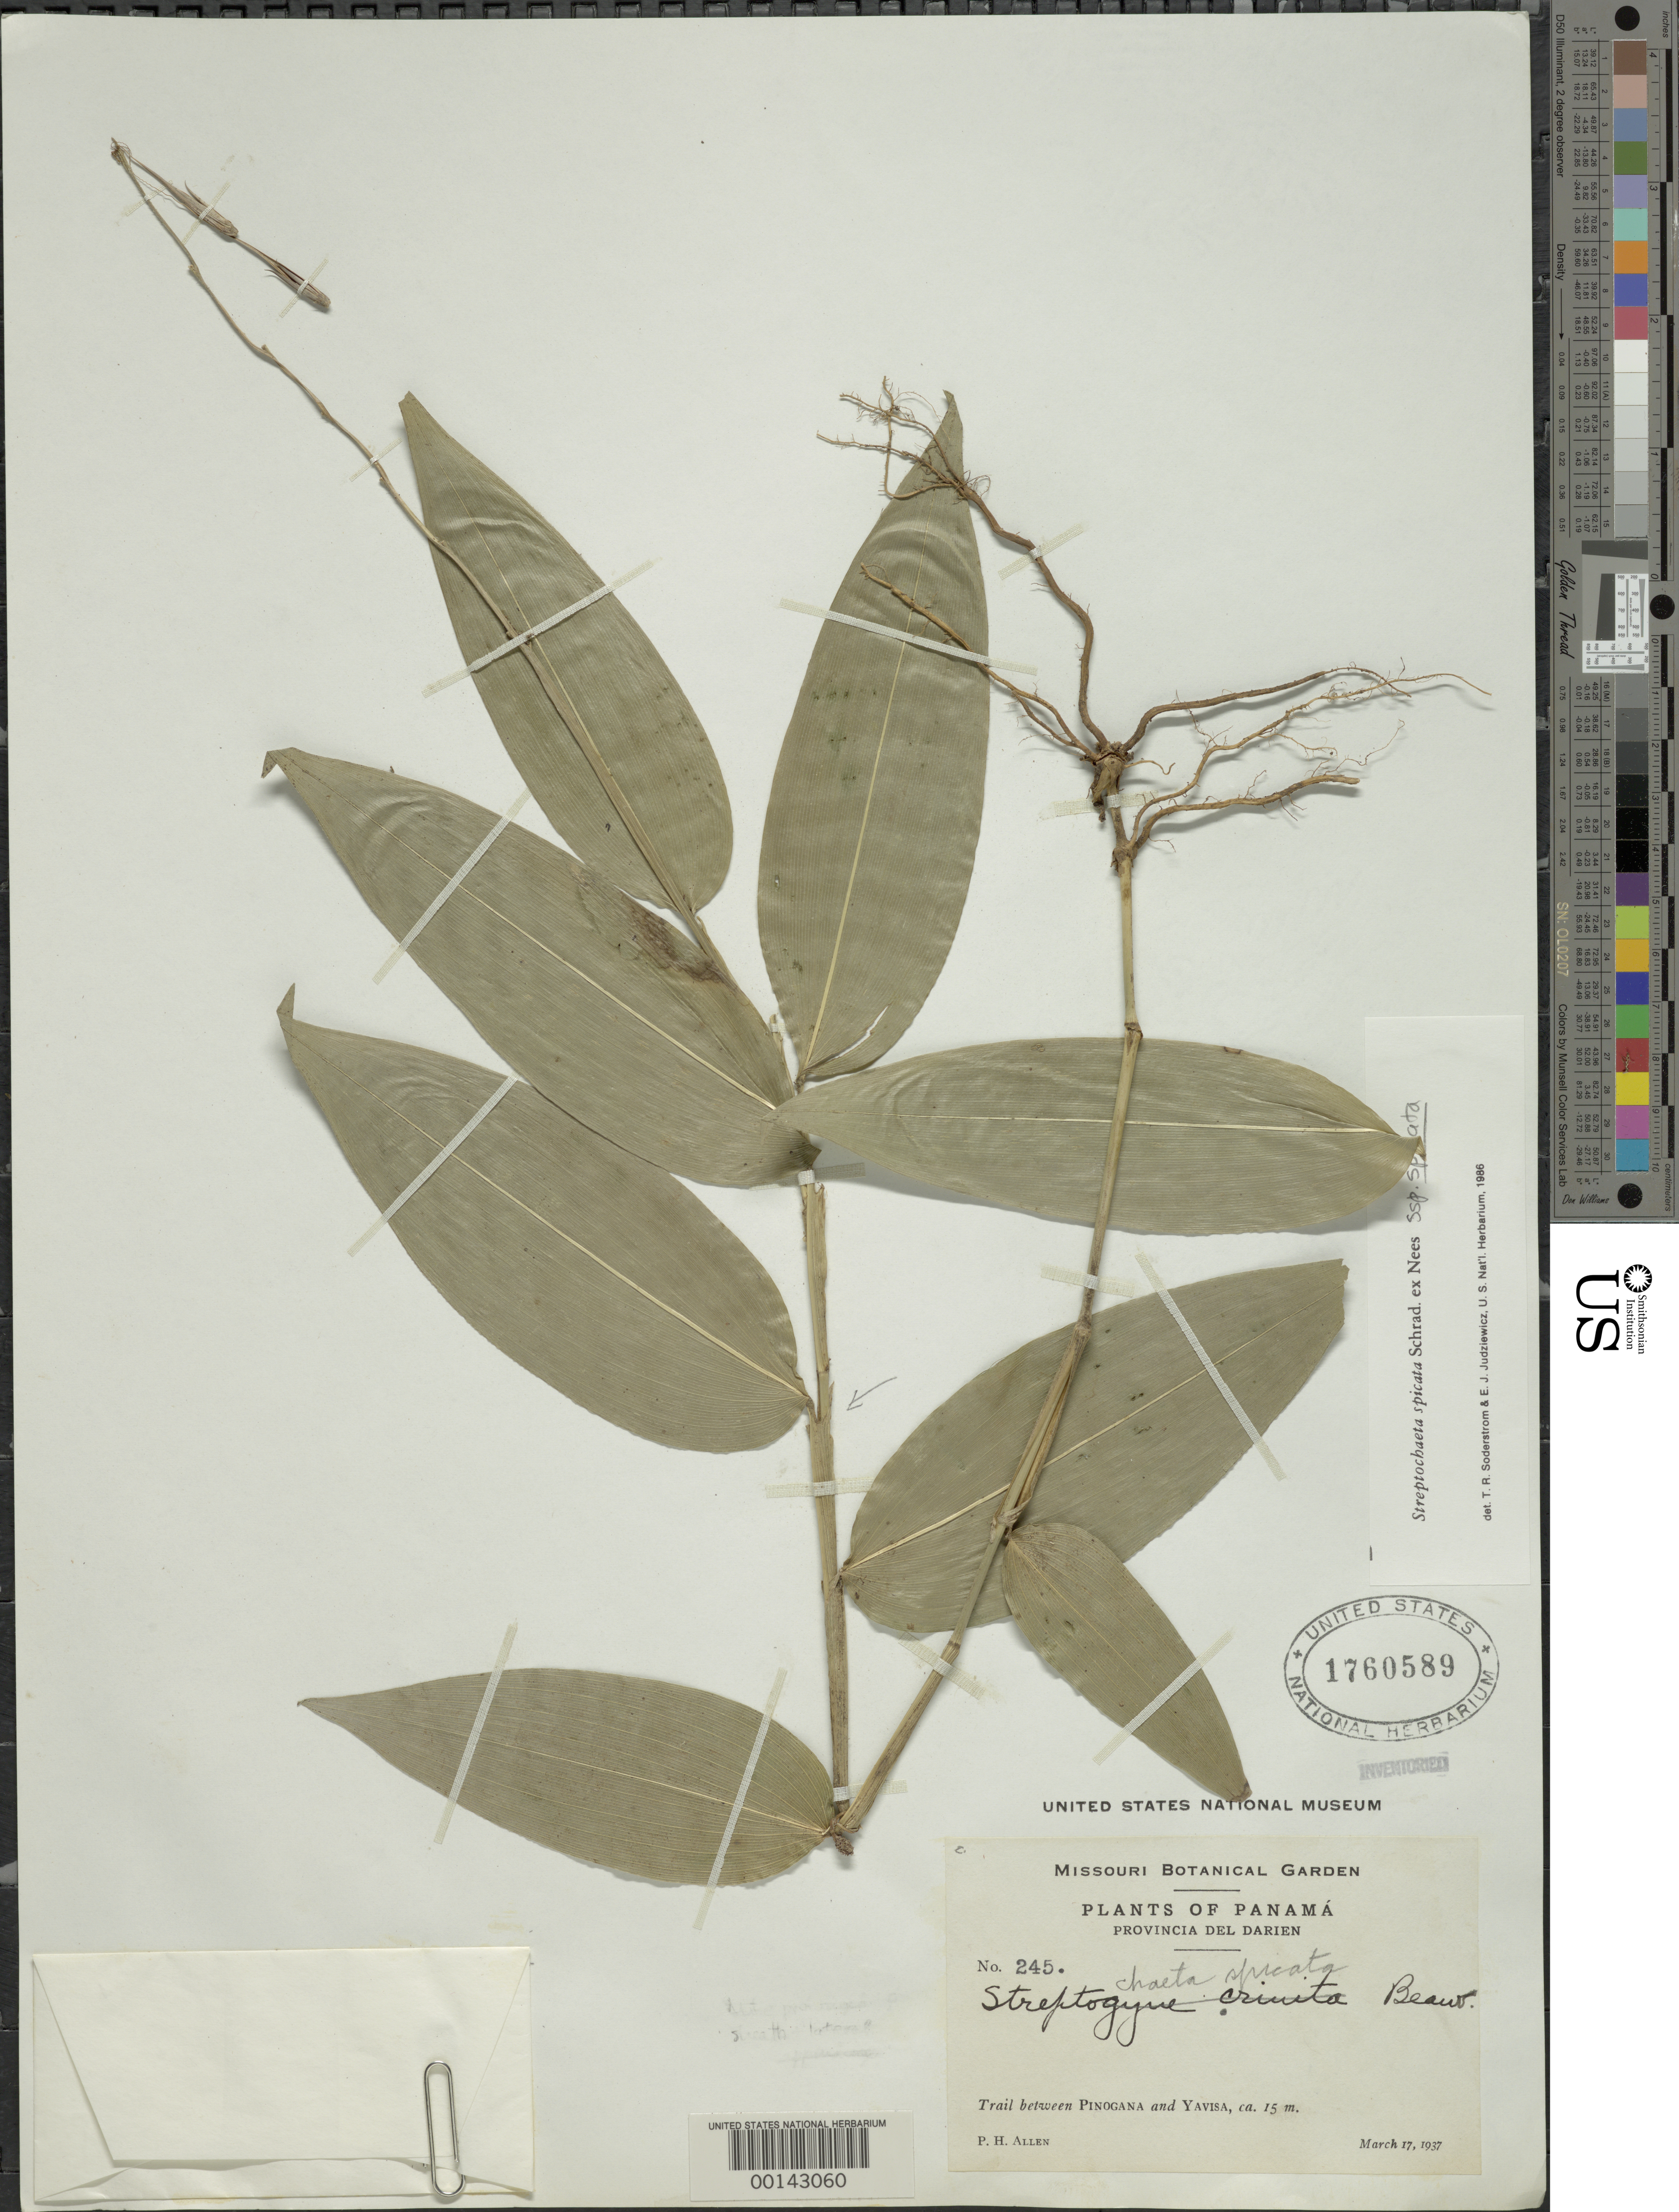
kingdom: Plantae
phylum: Tracheophyta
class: Liliopsida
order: Poales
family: Poaceae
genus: Streptochaeta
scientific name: Streptochaeta spicata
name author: Schrad. ex Nees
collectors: P. H. Allen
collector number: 245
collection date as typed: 17 Mar 1937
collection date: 1937-03-17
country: Panama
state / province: Darién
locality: Pinogana/Yaviza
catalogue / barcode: US 1760589